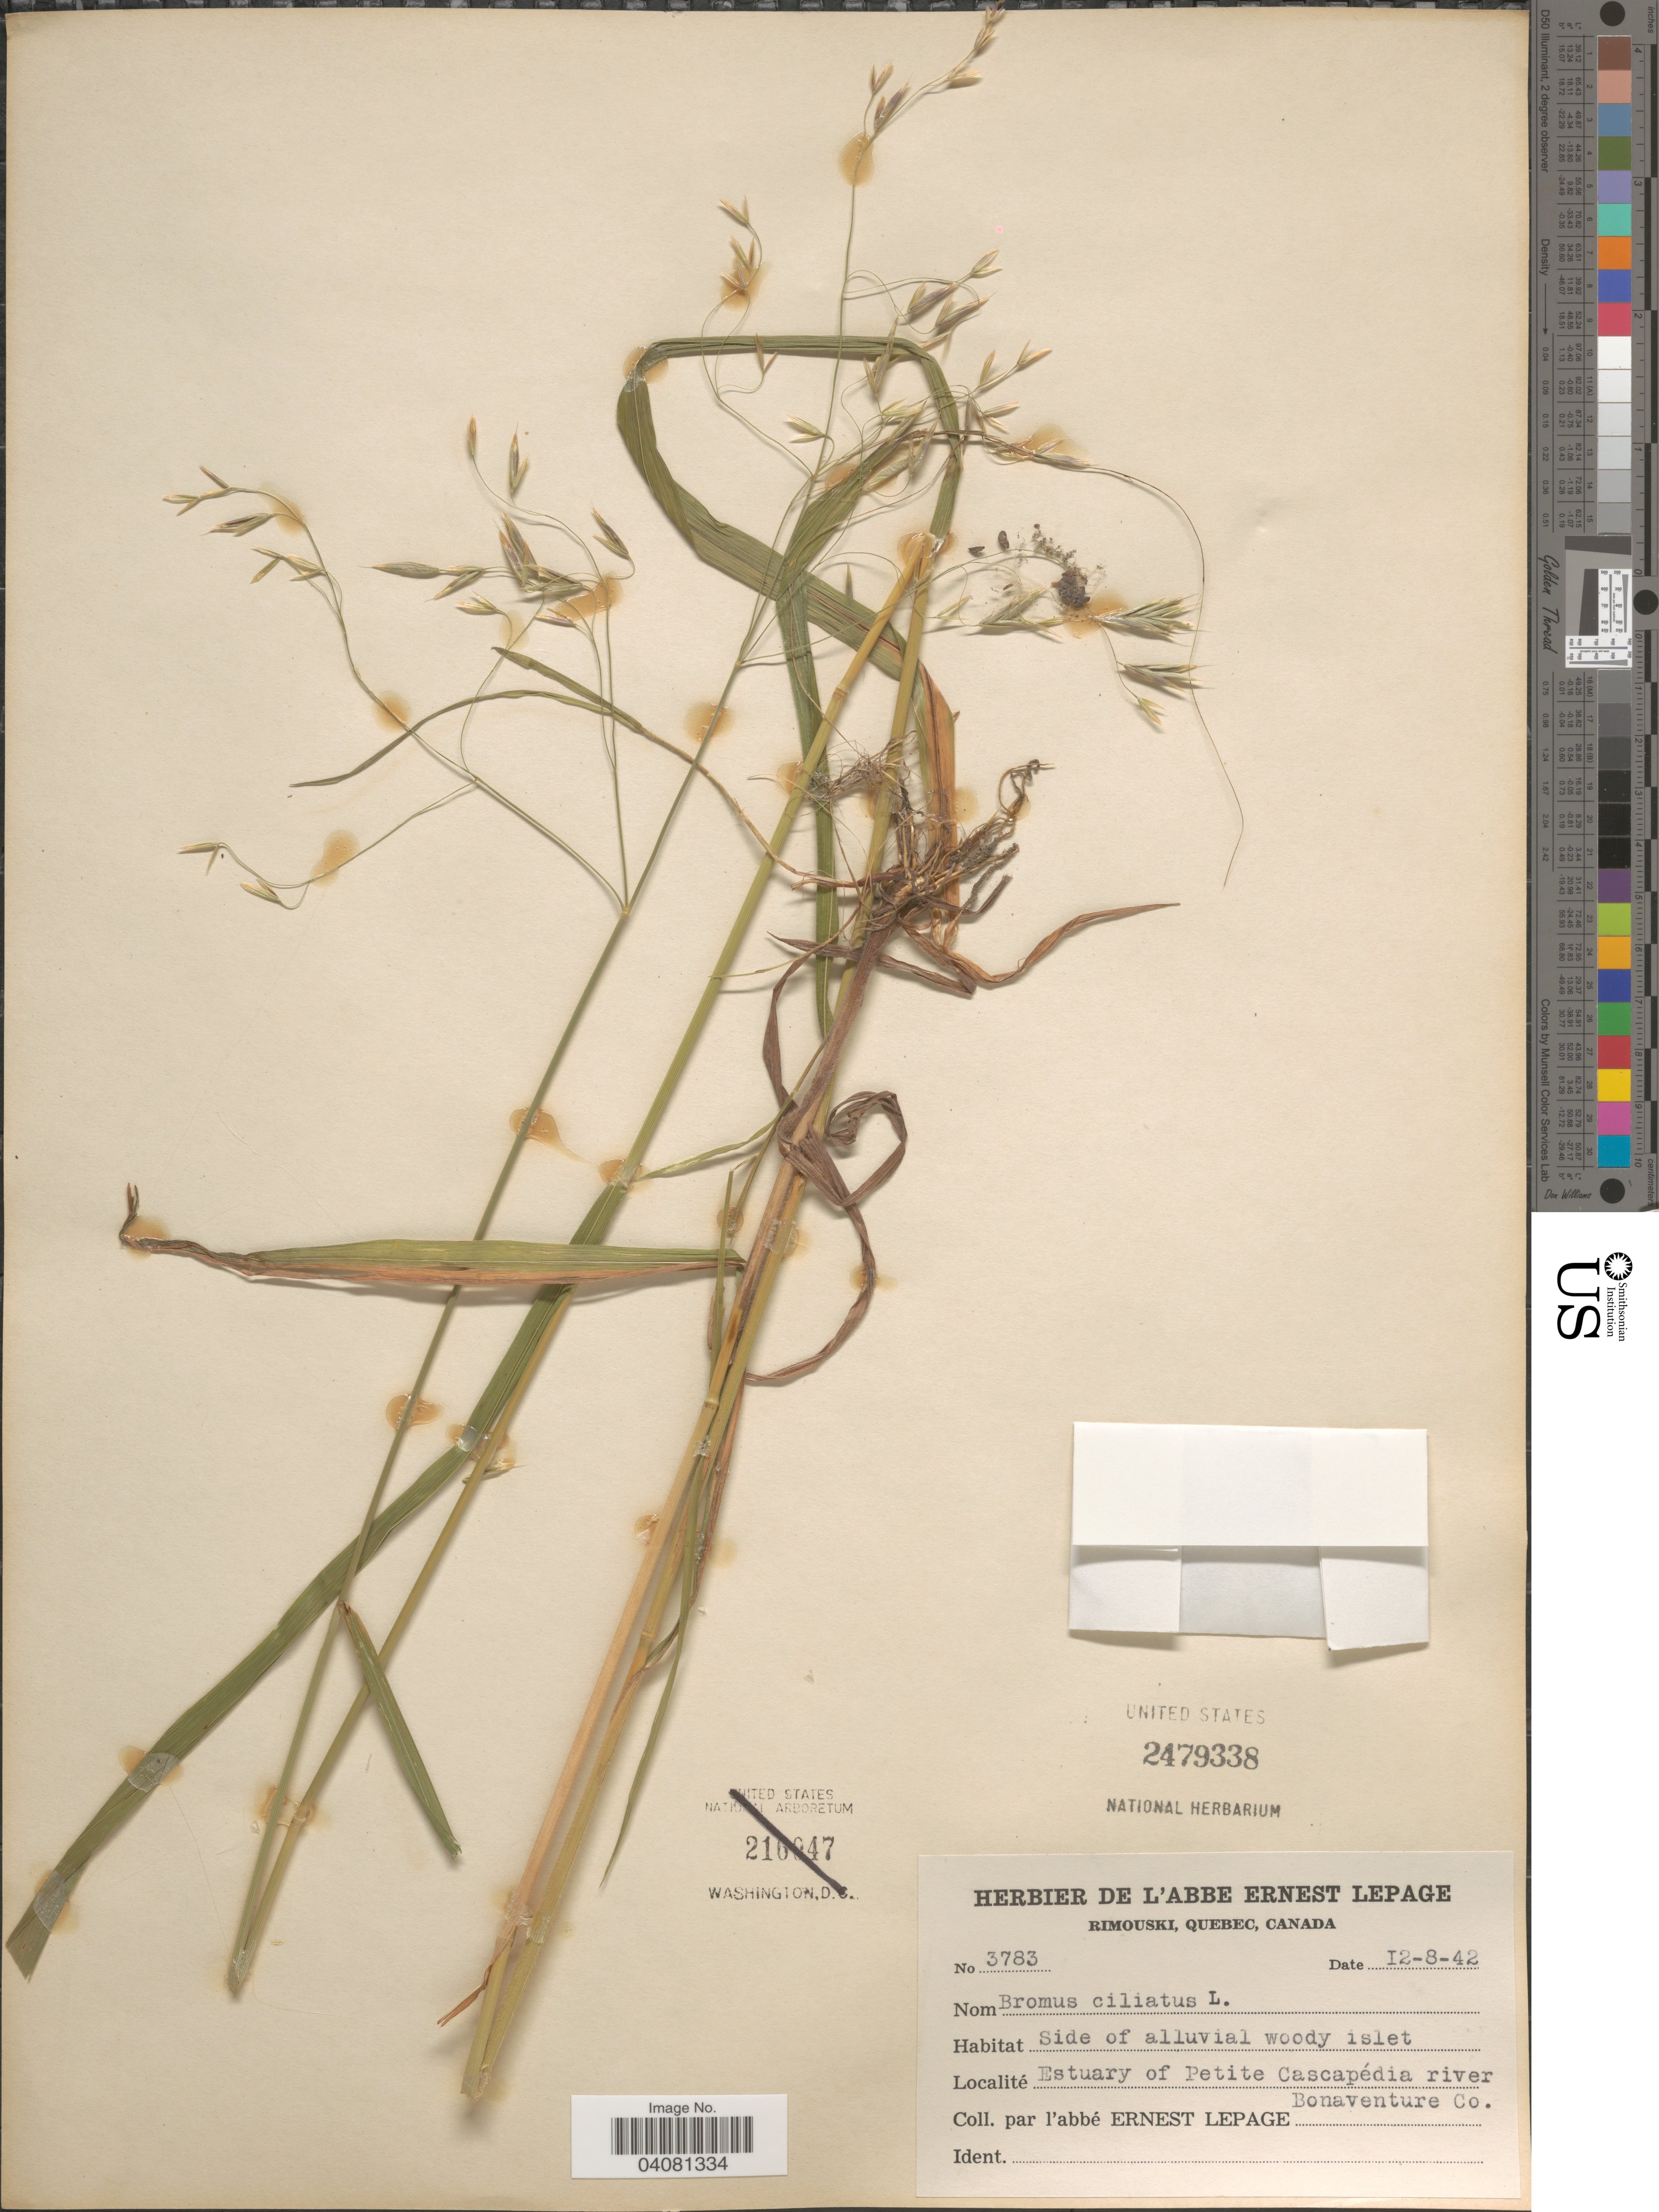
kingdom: Plantae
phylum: Tracheophyta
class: Liliopsida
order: Poales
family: Poaceae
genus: Bromus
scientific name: Bromus ciliatus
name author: L.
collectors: E. Lepage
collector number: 3783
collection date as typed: Transcribed d/m/y: 12/8/42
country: Canada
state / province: Quebec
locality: Side of alluvial woody islet. Estuary of Petite Cascapédia river. Bonaventure Co.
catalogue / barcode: US 2479338